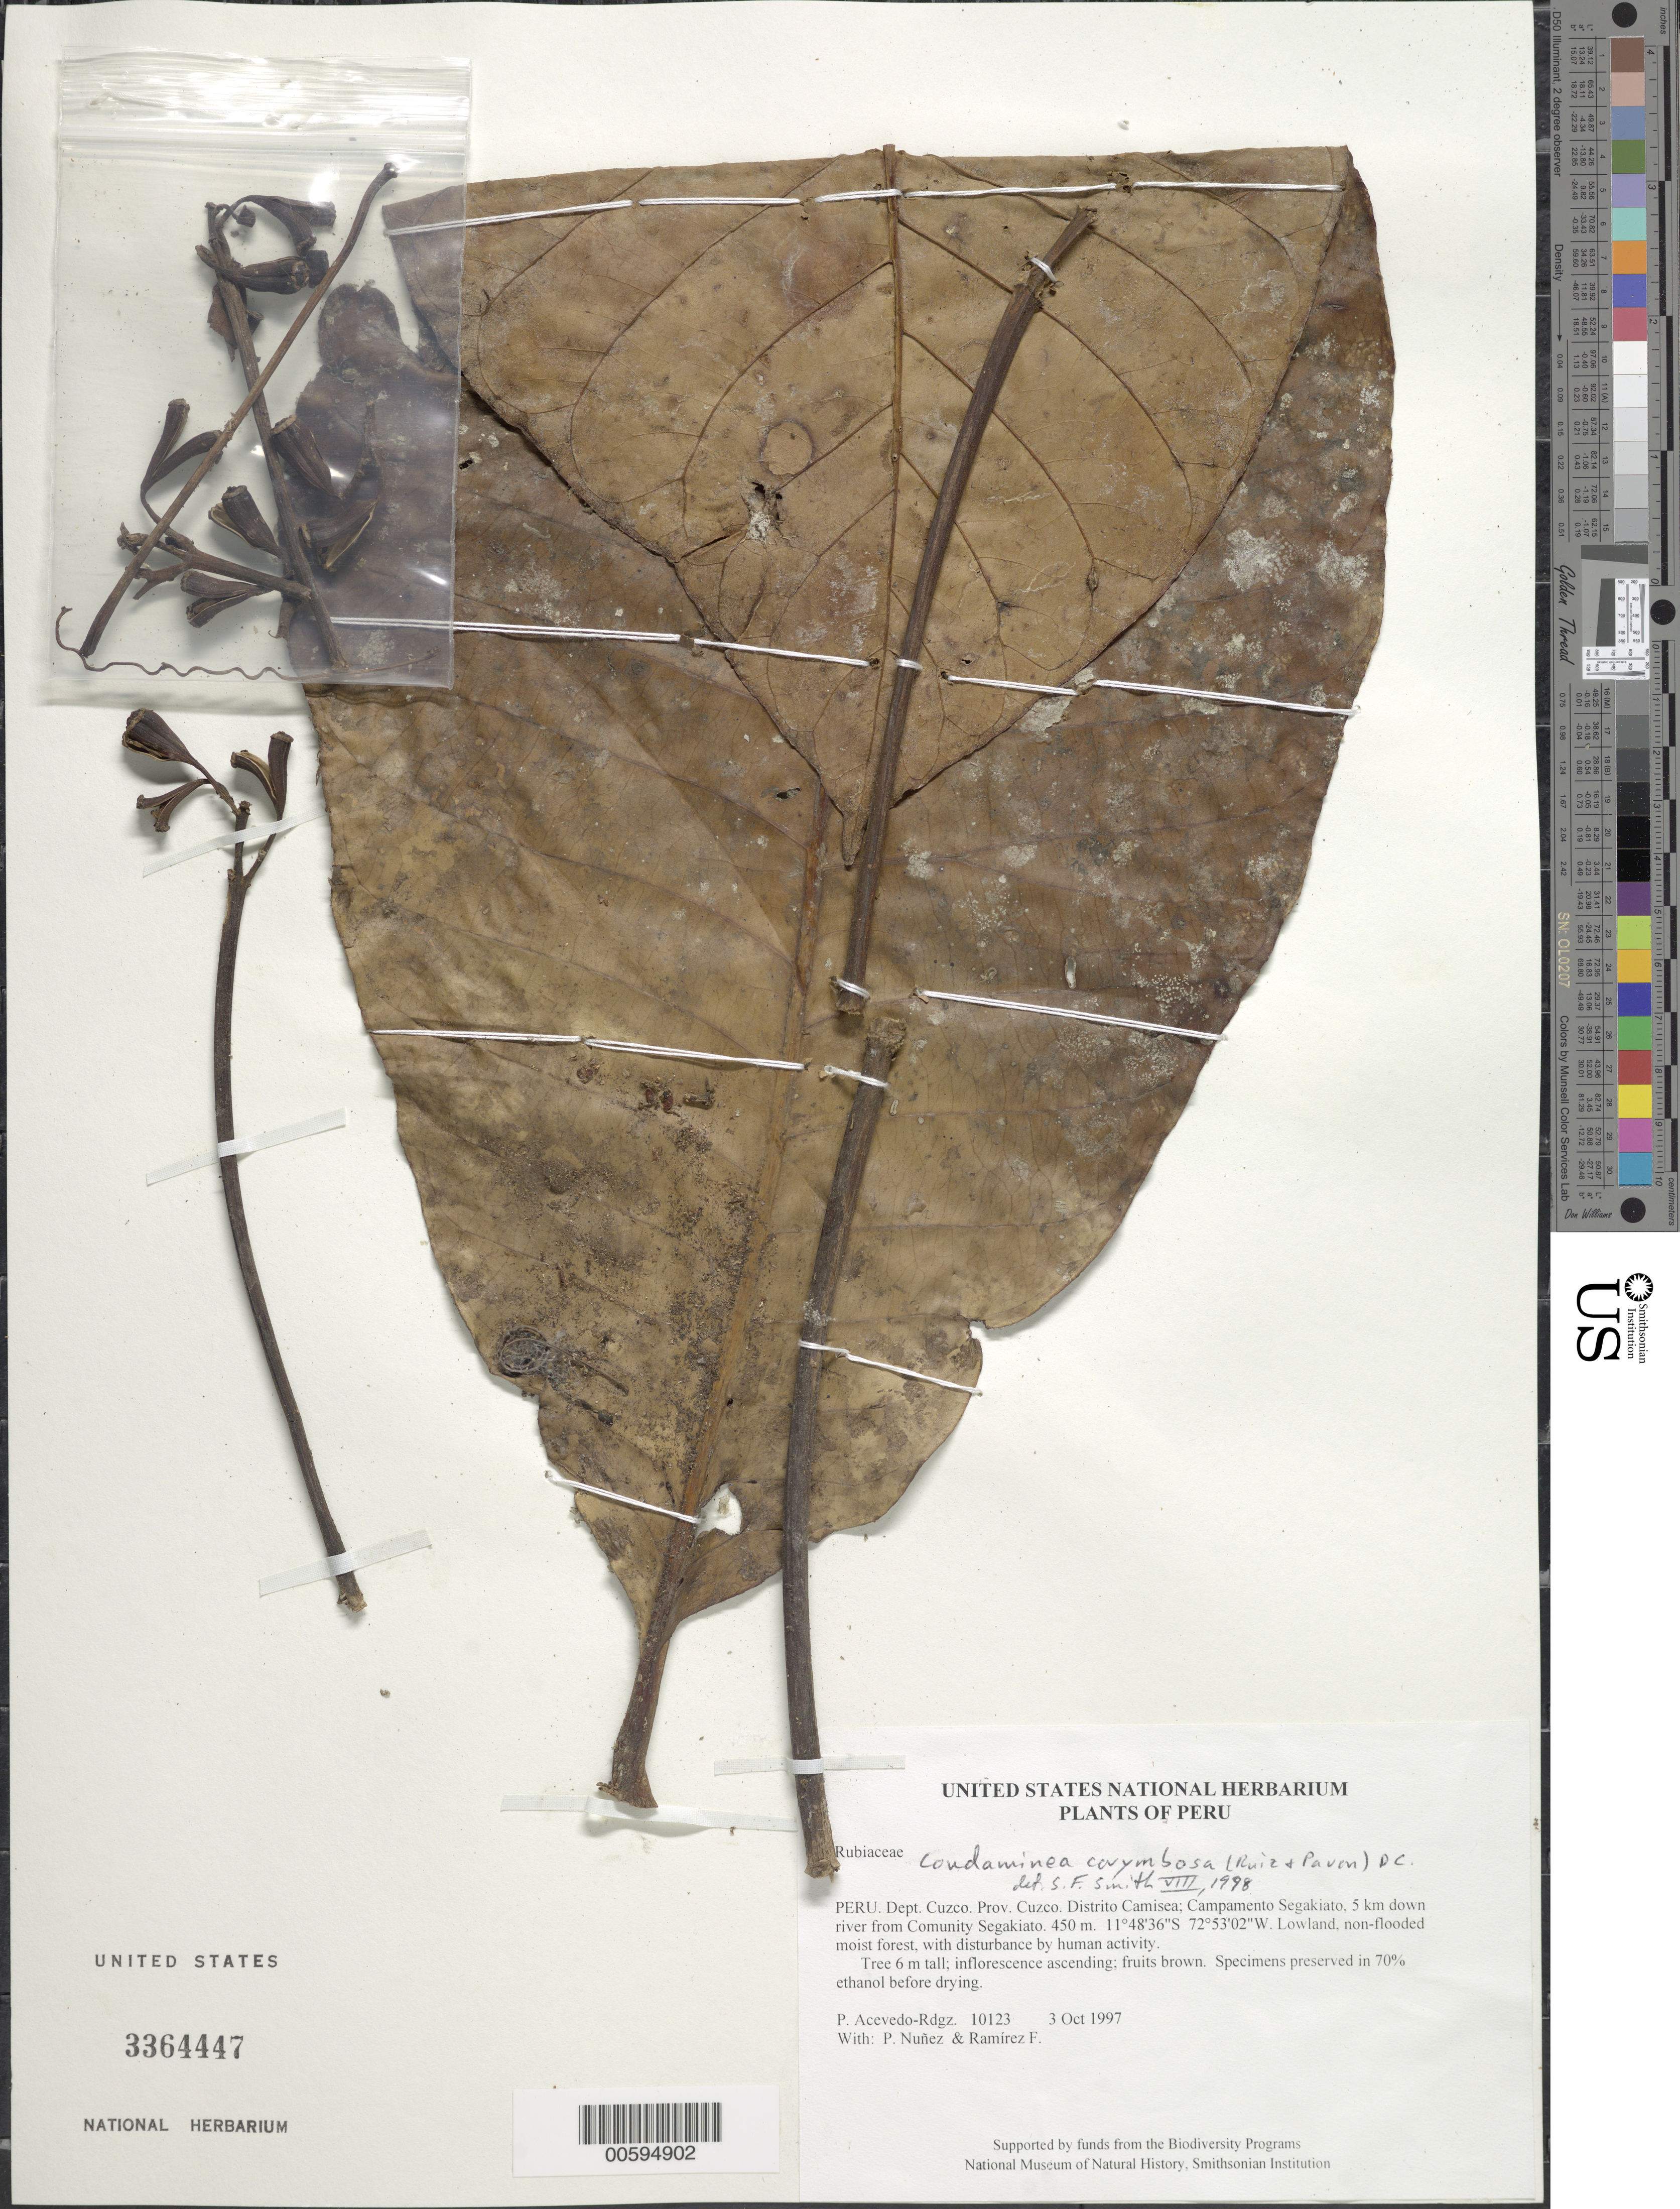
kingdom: Plantae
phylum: Tracheophyta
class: Magnoliopsida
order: Gentianales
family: Rubiaceae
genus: Condaminea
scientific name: Condaminea corymbosa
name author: (Ruiz & Pav.) DC.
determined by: Smith, Stephen F., (US), NMNH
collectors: P. Acevedo-Rodr., P. Nuñez V. & F. Ramirez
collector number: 10123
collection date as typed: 03 Oct 1997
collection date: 1997-10-03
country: Peru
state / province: Cusco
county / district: Cusco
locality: Distrito Camisea; Campamento Segakiato, 5 km down river from Comunity Segakiato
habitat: Lowland, non-flooded moist forest, with disturbance by human activity.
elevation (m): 450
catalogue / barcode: US 3364447